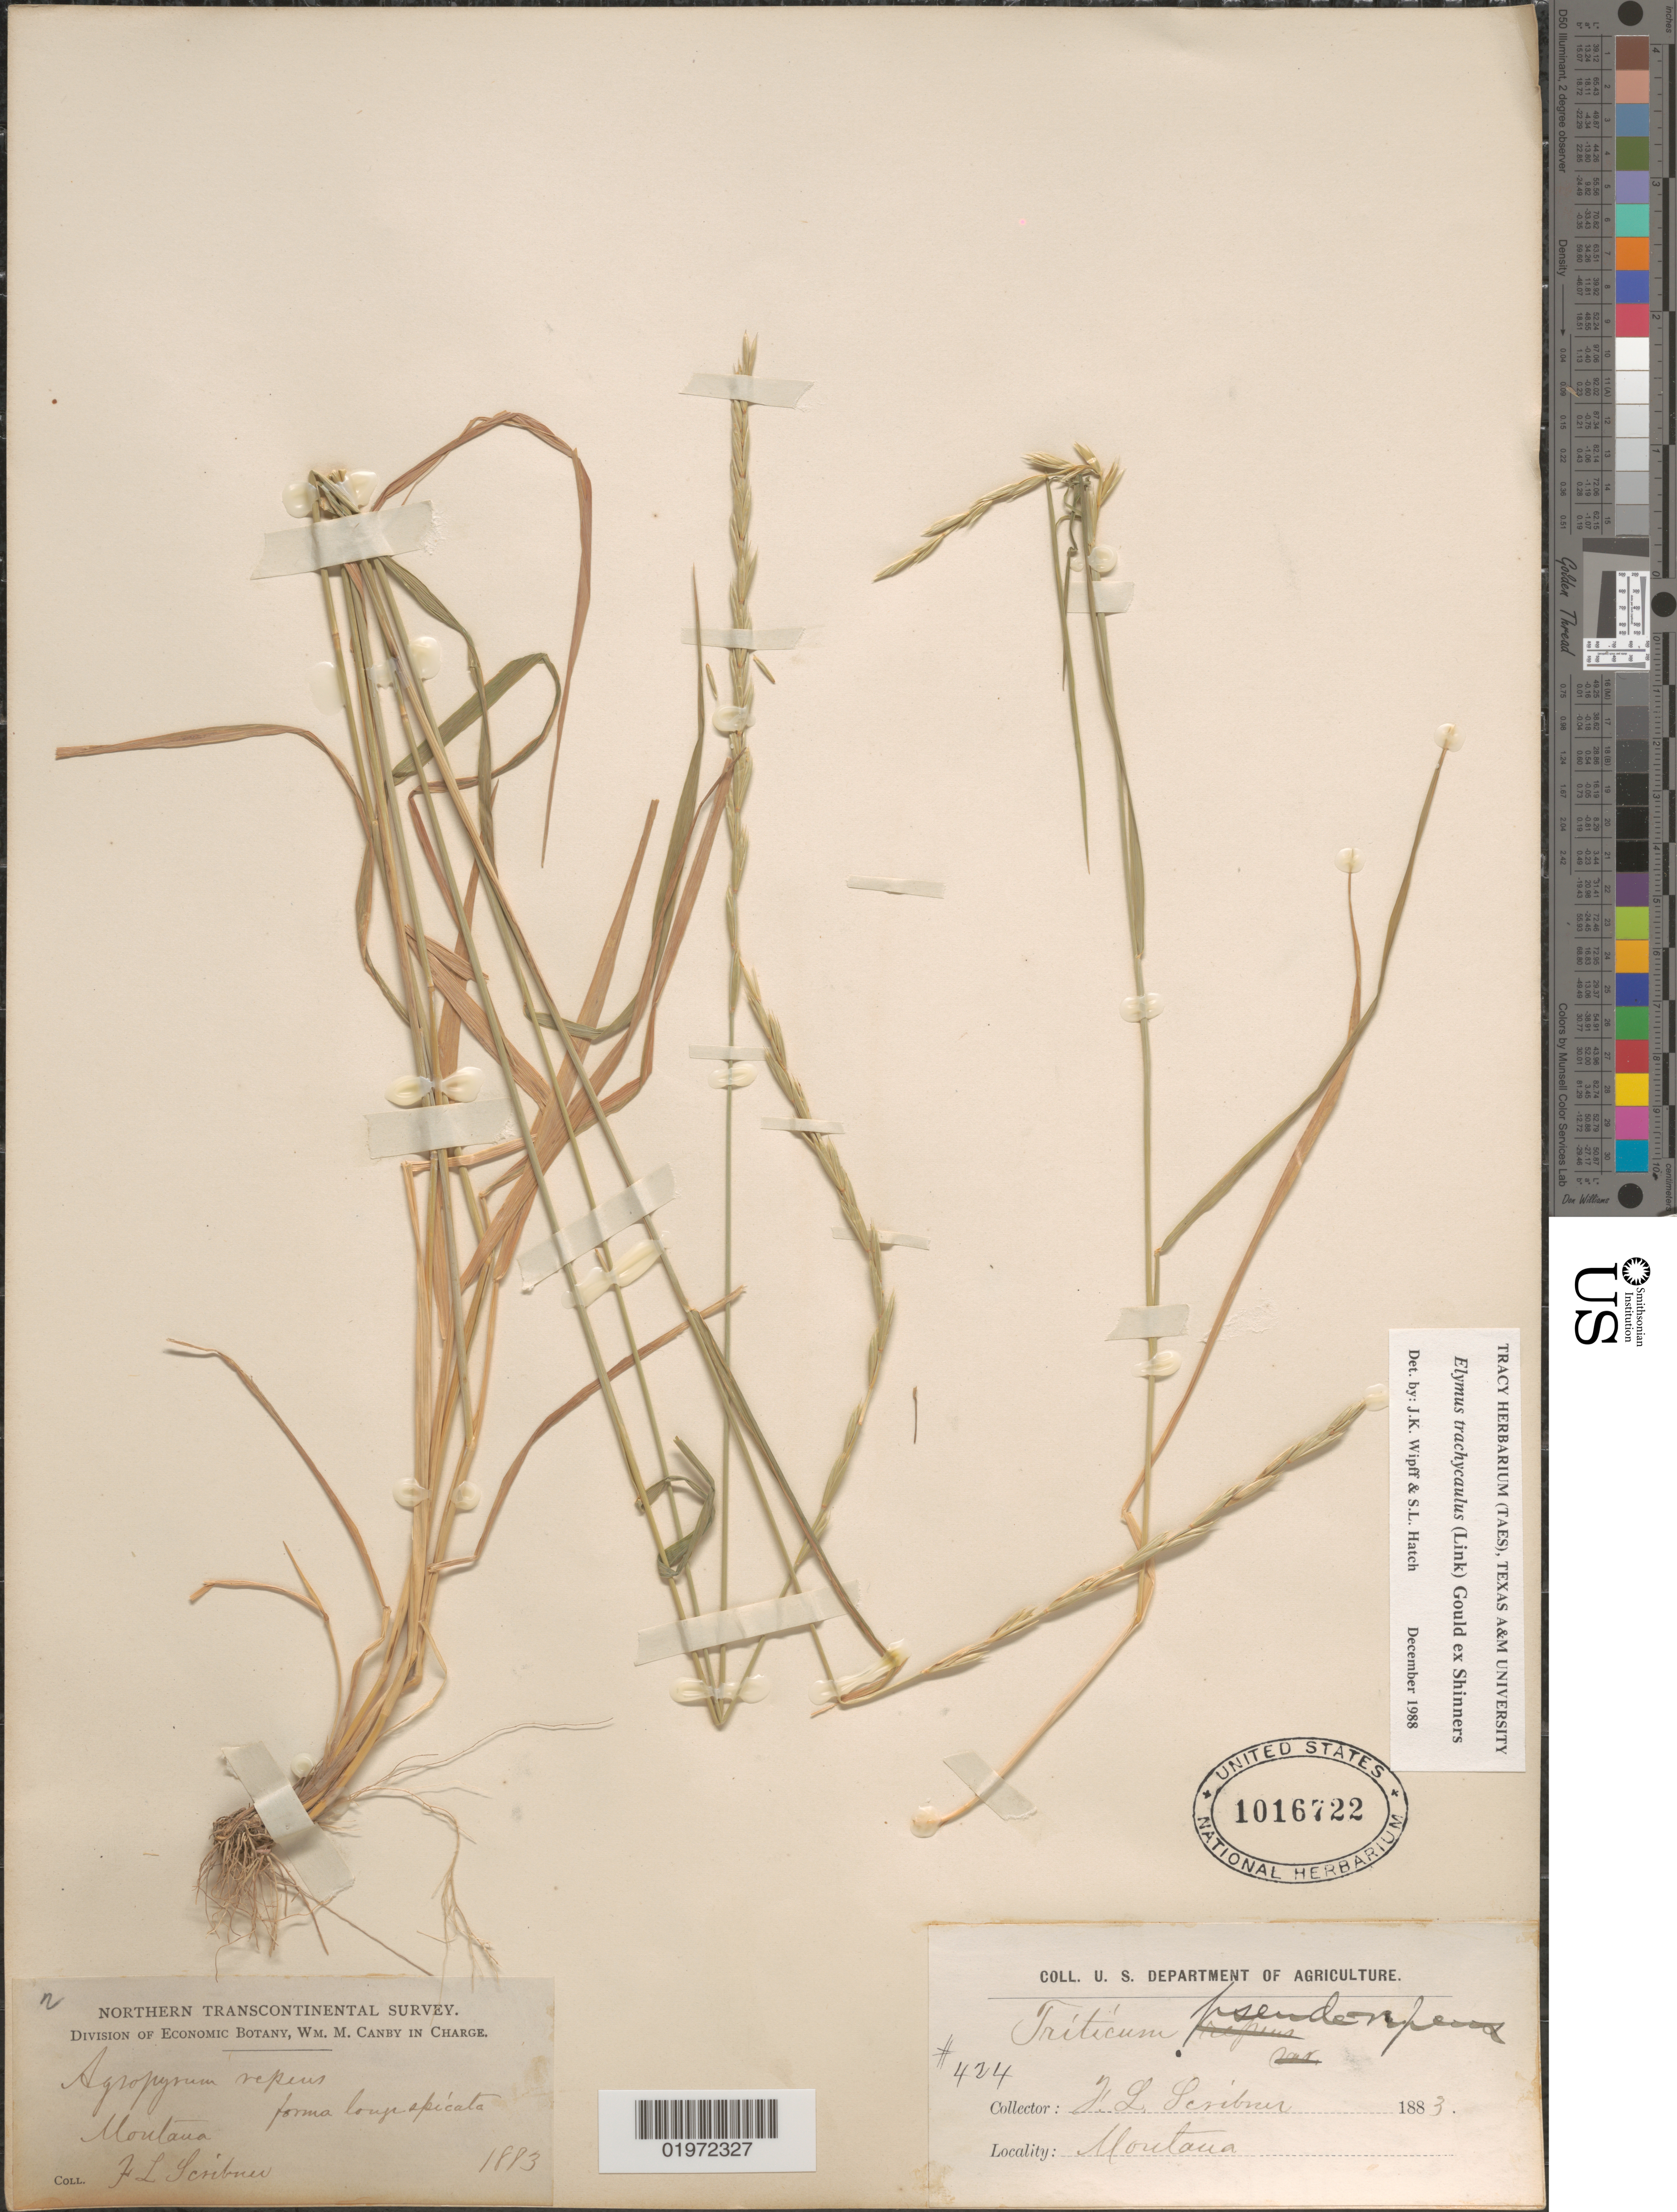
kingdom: Plantae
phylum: Tracheophyta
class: Liliopsida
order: Poales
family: Poaceae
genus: Elymus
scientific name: Elymus trachycaulus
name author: (Link) Gould ex Shinners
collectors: F. L. Scribner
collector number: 424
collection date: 1883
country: United States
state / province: Montana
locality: Northern Transcontinental Survey.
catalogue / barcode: US 1016722